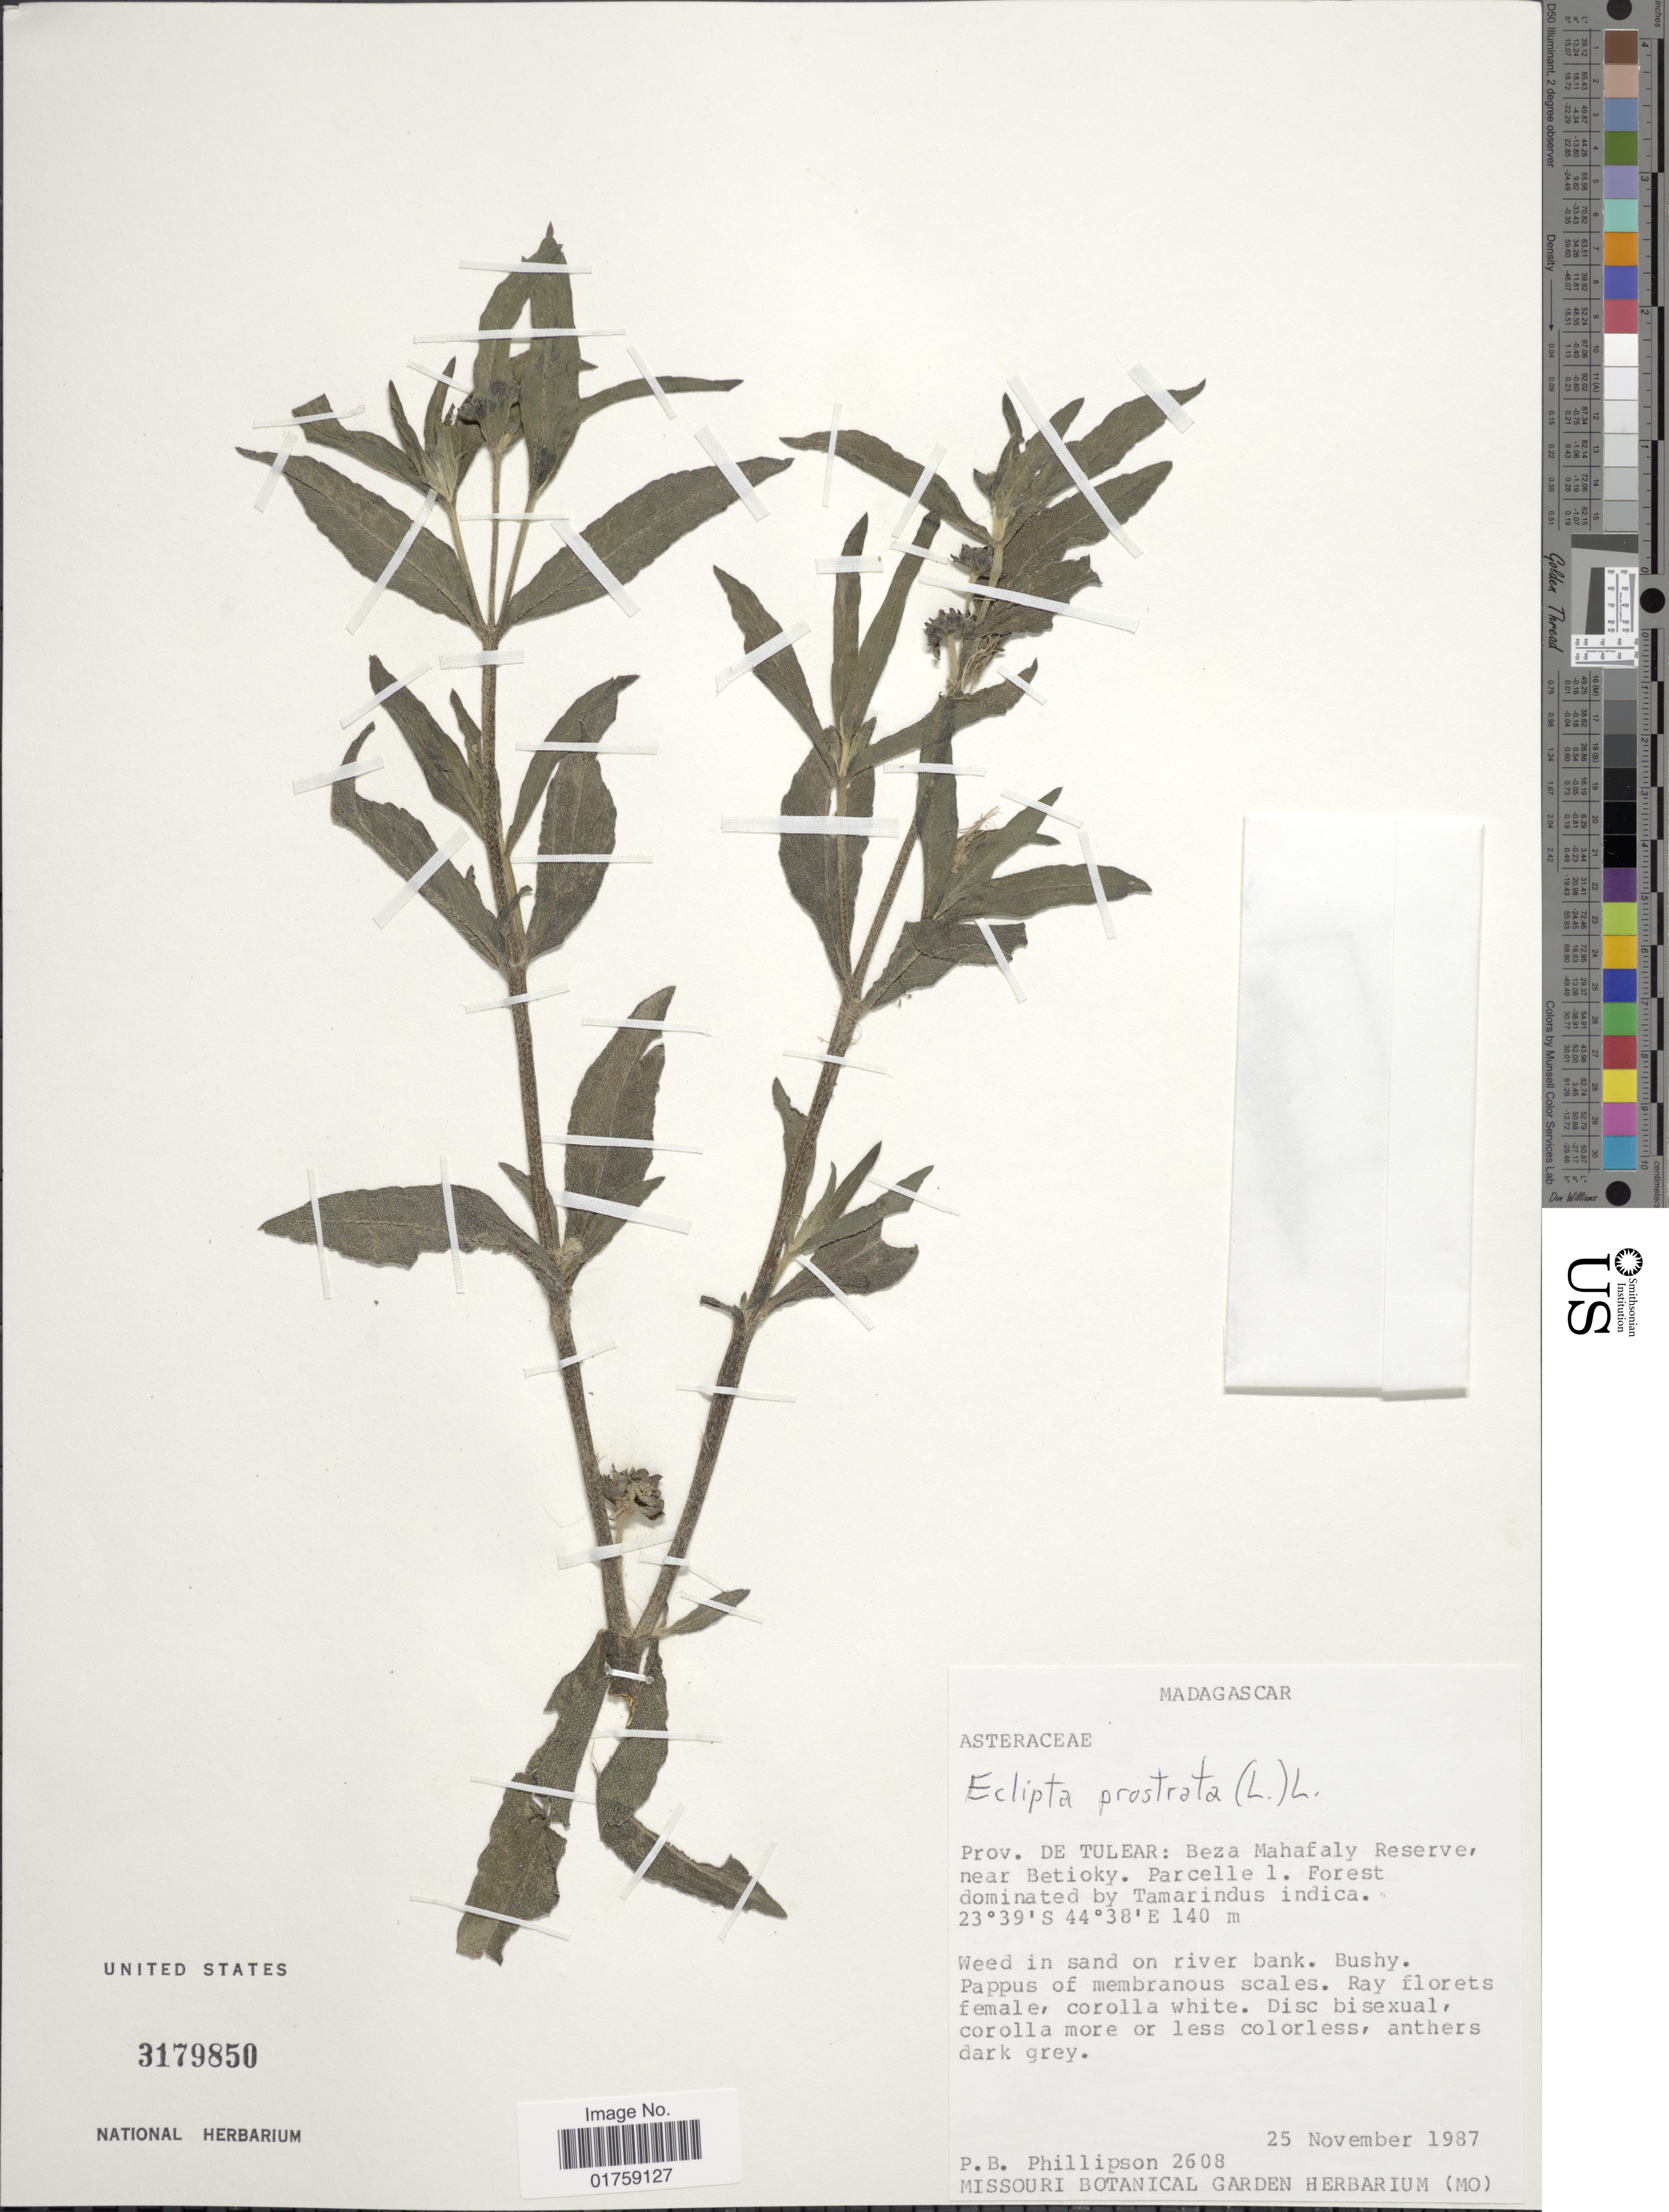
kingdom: Plantae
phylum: Tracheophyta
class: Magnoliopsida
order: Asterales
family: Asteraceae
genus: Eclipta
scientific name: Eclipta alba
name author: (L.) Hassk.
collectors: P. B. Phillipson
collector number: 2608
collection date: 1987-11-25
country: Madagascar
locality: Madagascar. Prov. De Tulear: Beza Mahafaly Reserve, near Betioky. Parcelle 1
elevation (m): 140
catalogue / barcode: US 3179850